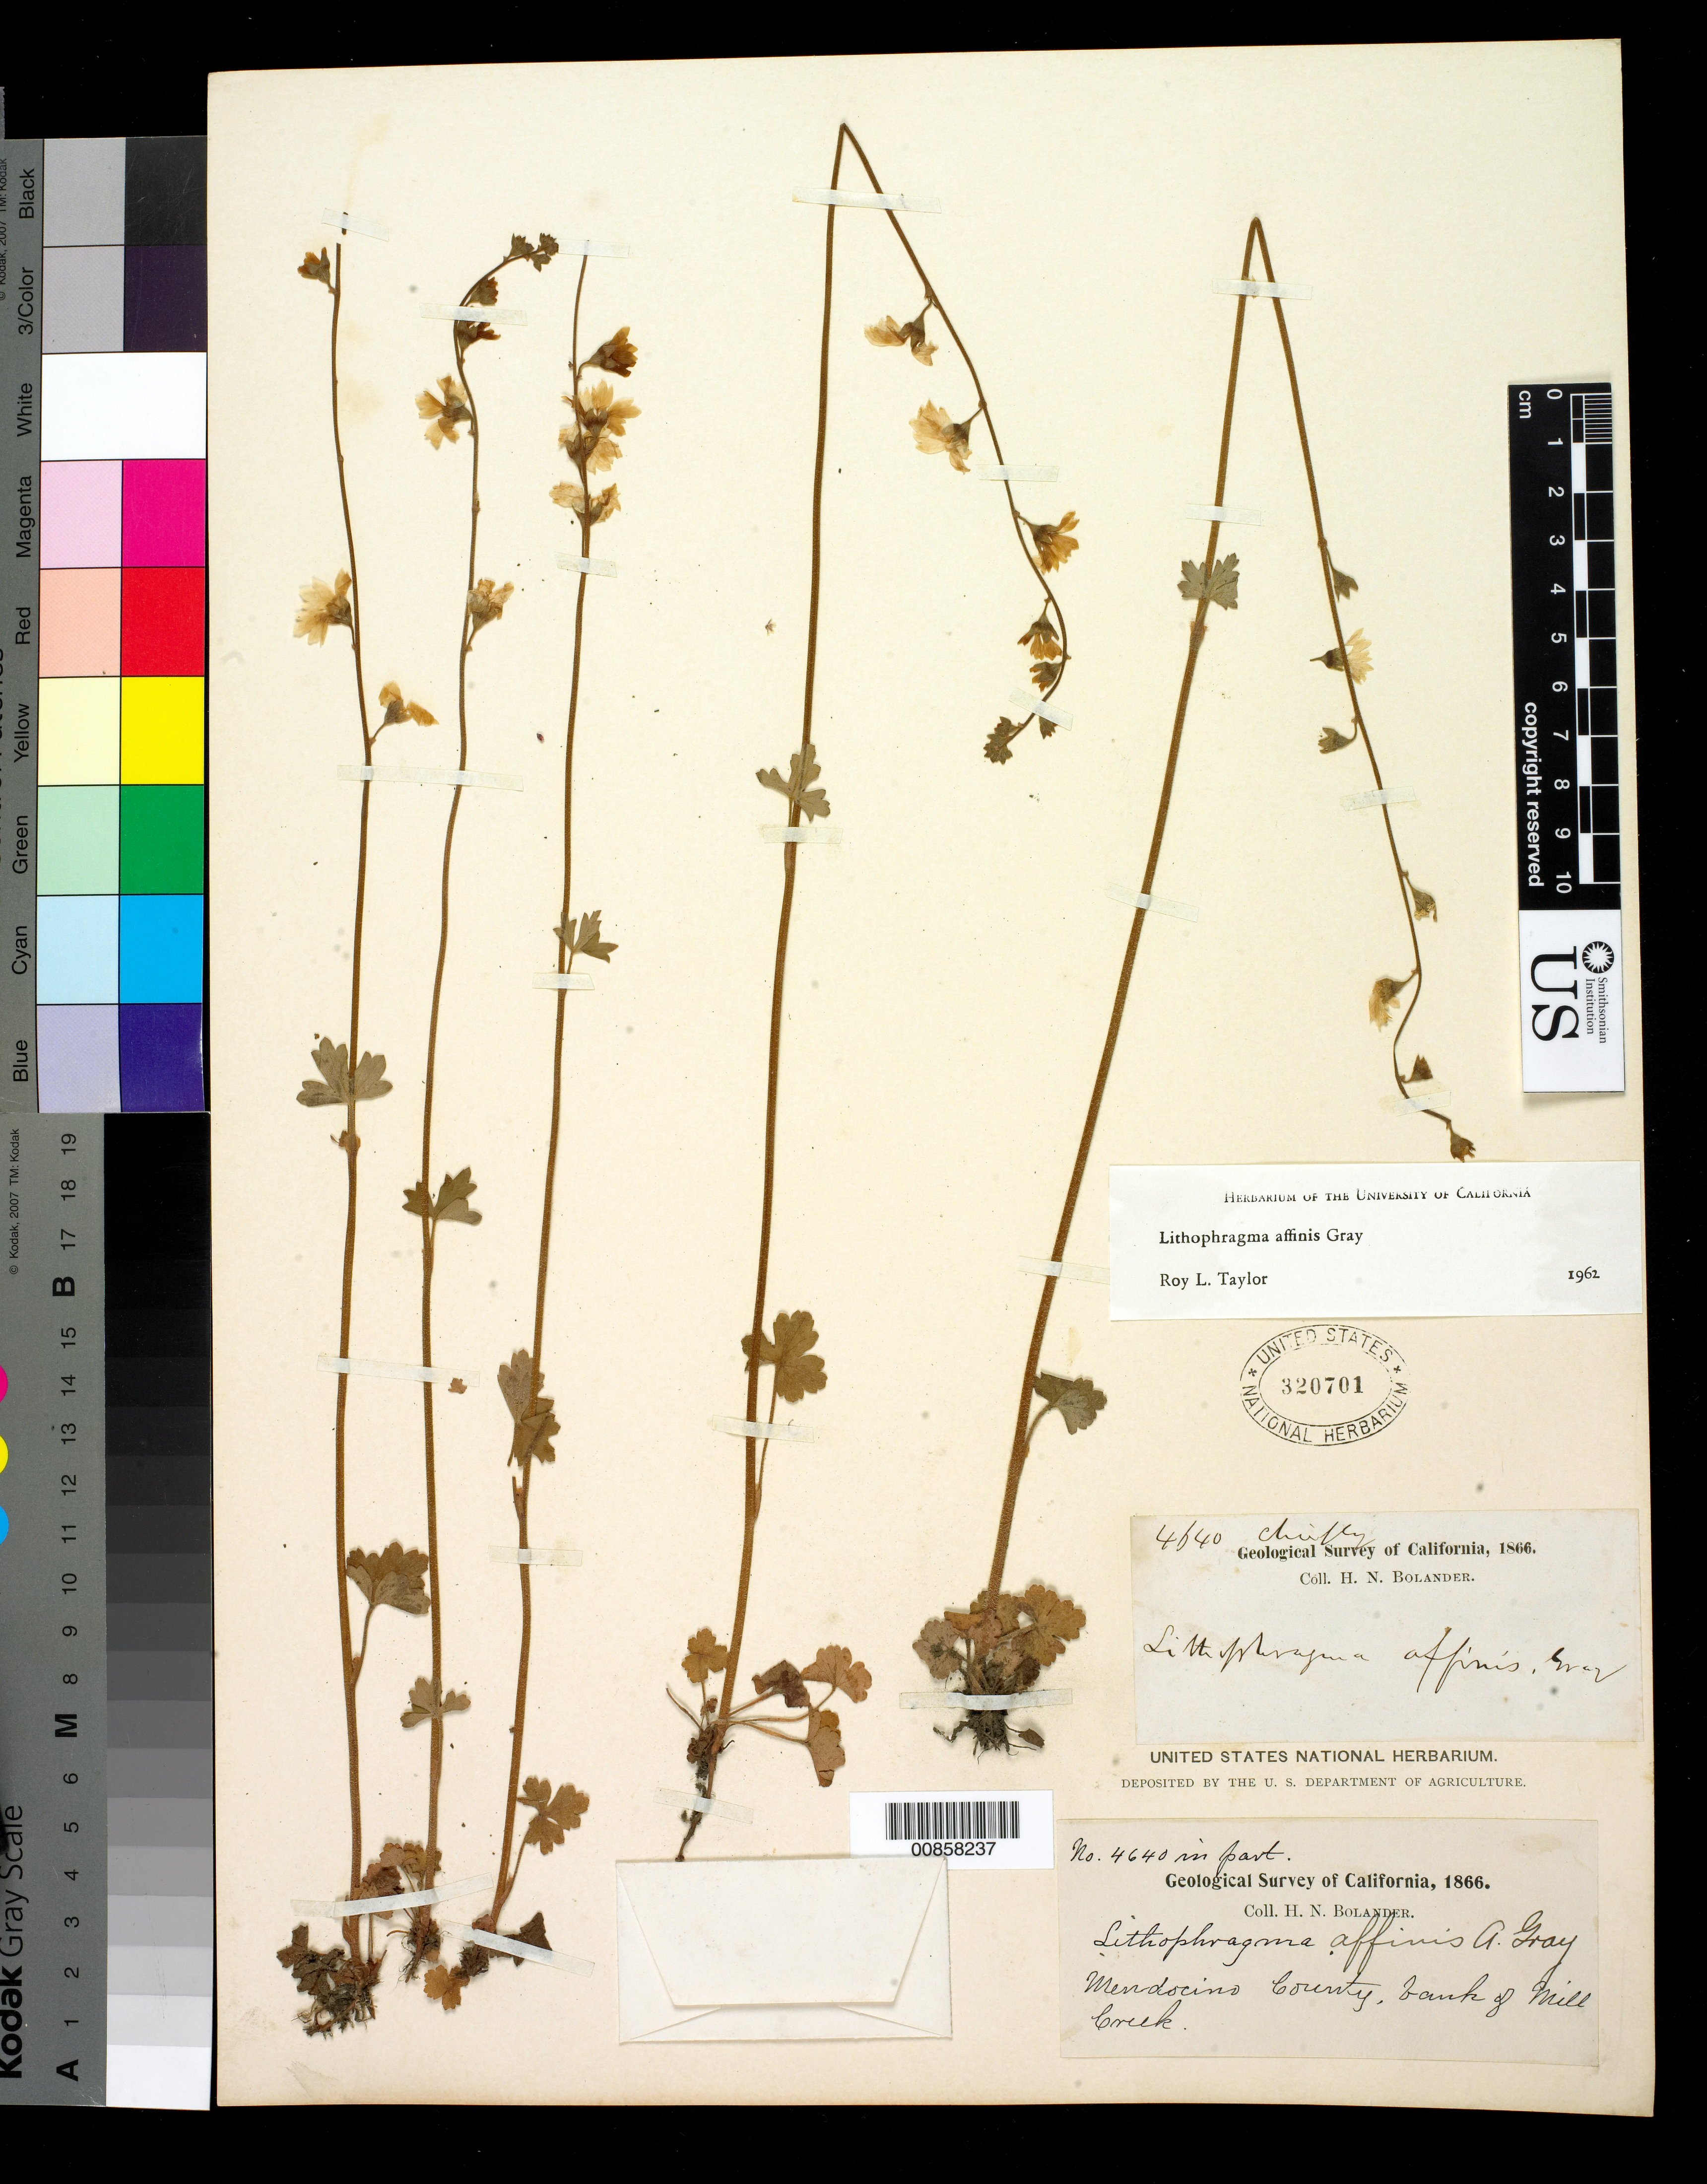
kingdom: Plantae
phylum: Tracheophyta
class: Magnoliopsida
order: Saxifragales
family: Saxifragaceae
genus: Lithophragma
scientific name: Lithophragma affine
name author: A. Gray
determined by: Taylor, R. L.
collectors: H. Bolander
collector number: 4640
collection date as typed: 1866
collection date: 1866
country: United States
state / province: California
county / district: Mendocino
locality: Bank of Mill Creek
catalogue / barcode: US 320701